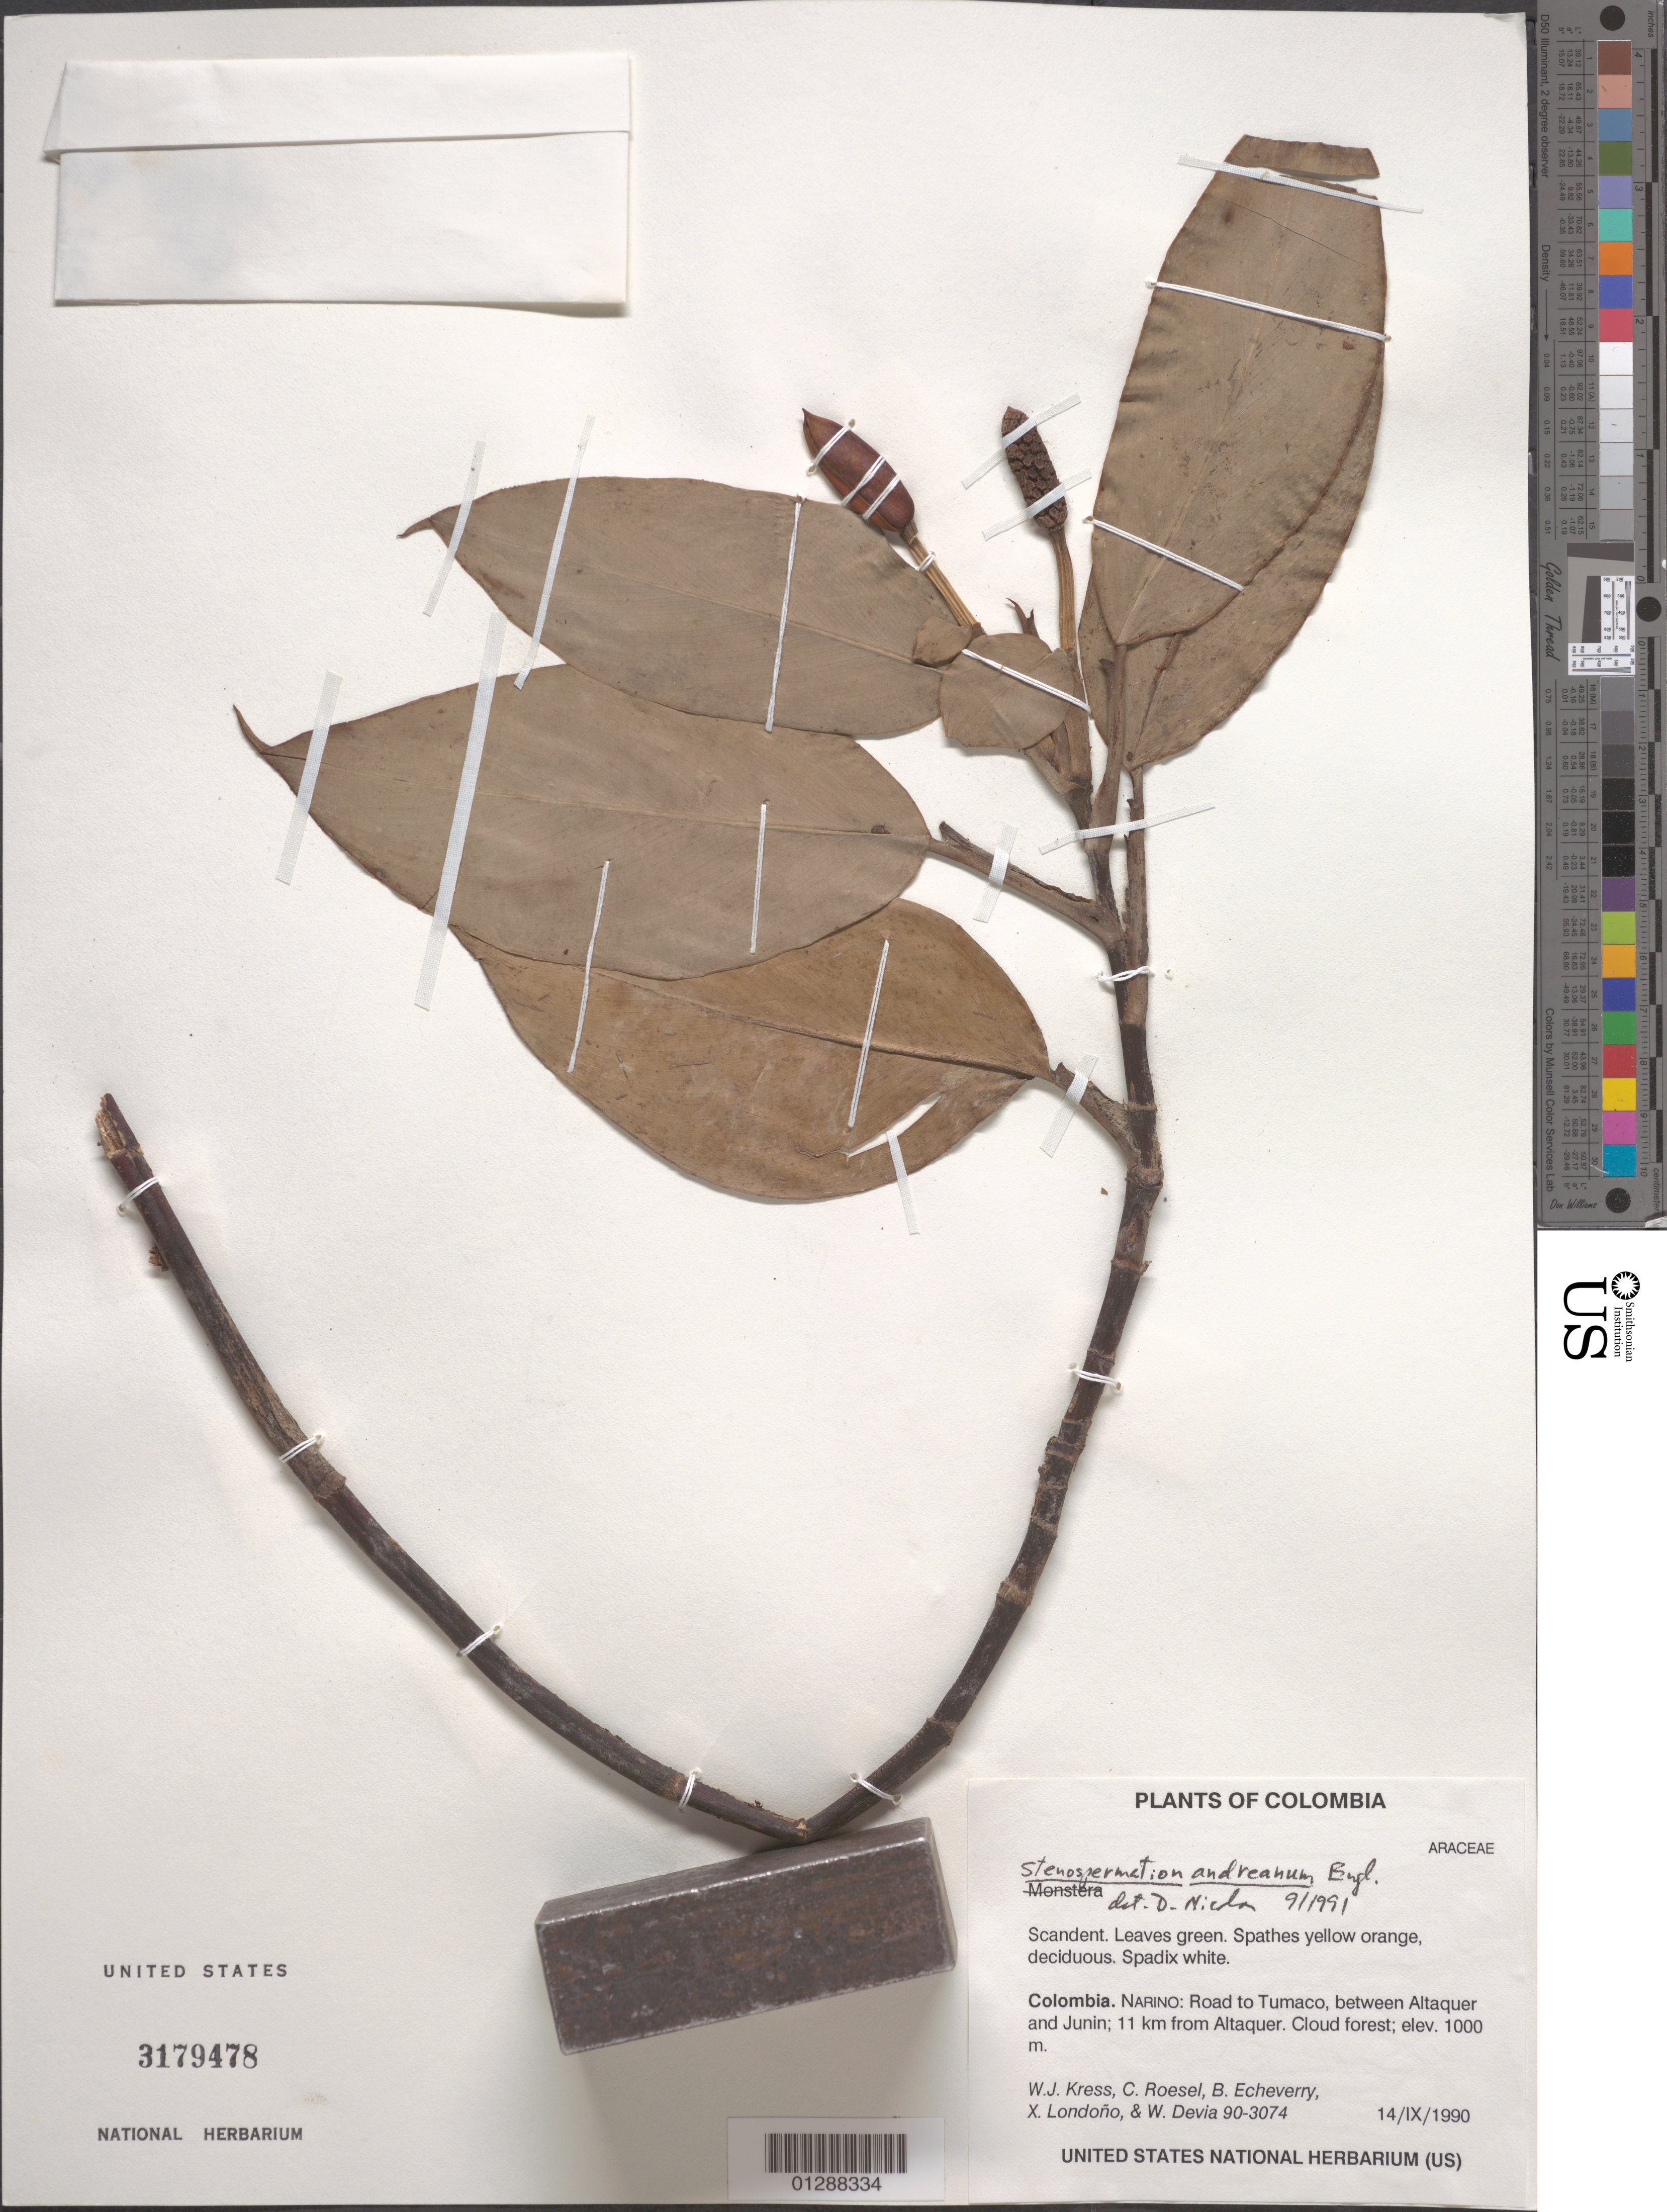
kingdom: Plantae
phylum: Tracheophyta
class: Liliopsida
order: Alismatales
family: Araceae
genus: Stenospermation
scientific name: Stenospermation andreanum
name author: Engl.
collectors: W. J. Kress, C. S. Roesel, B. Echeverry, X. Londoño & M. Devia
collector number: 90-3074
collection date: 1990-09-14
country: Colombia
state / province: Nariño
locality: Road to Tumaco, between Altaquer and Junin; 11 km from Altaquer.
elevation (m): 1000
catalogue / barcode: US 3179478